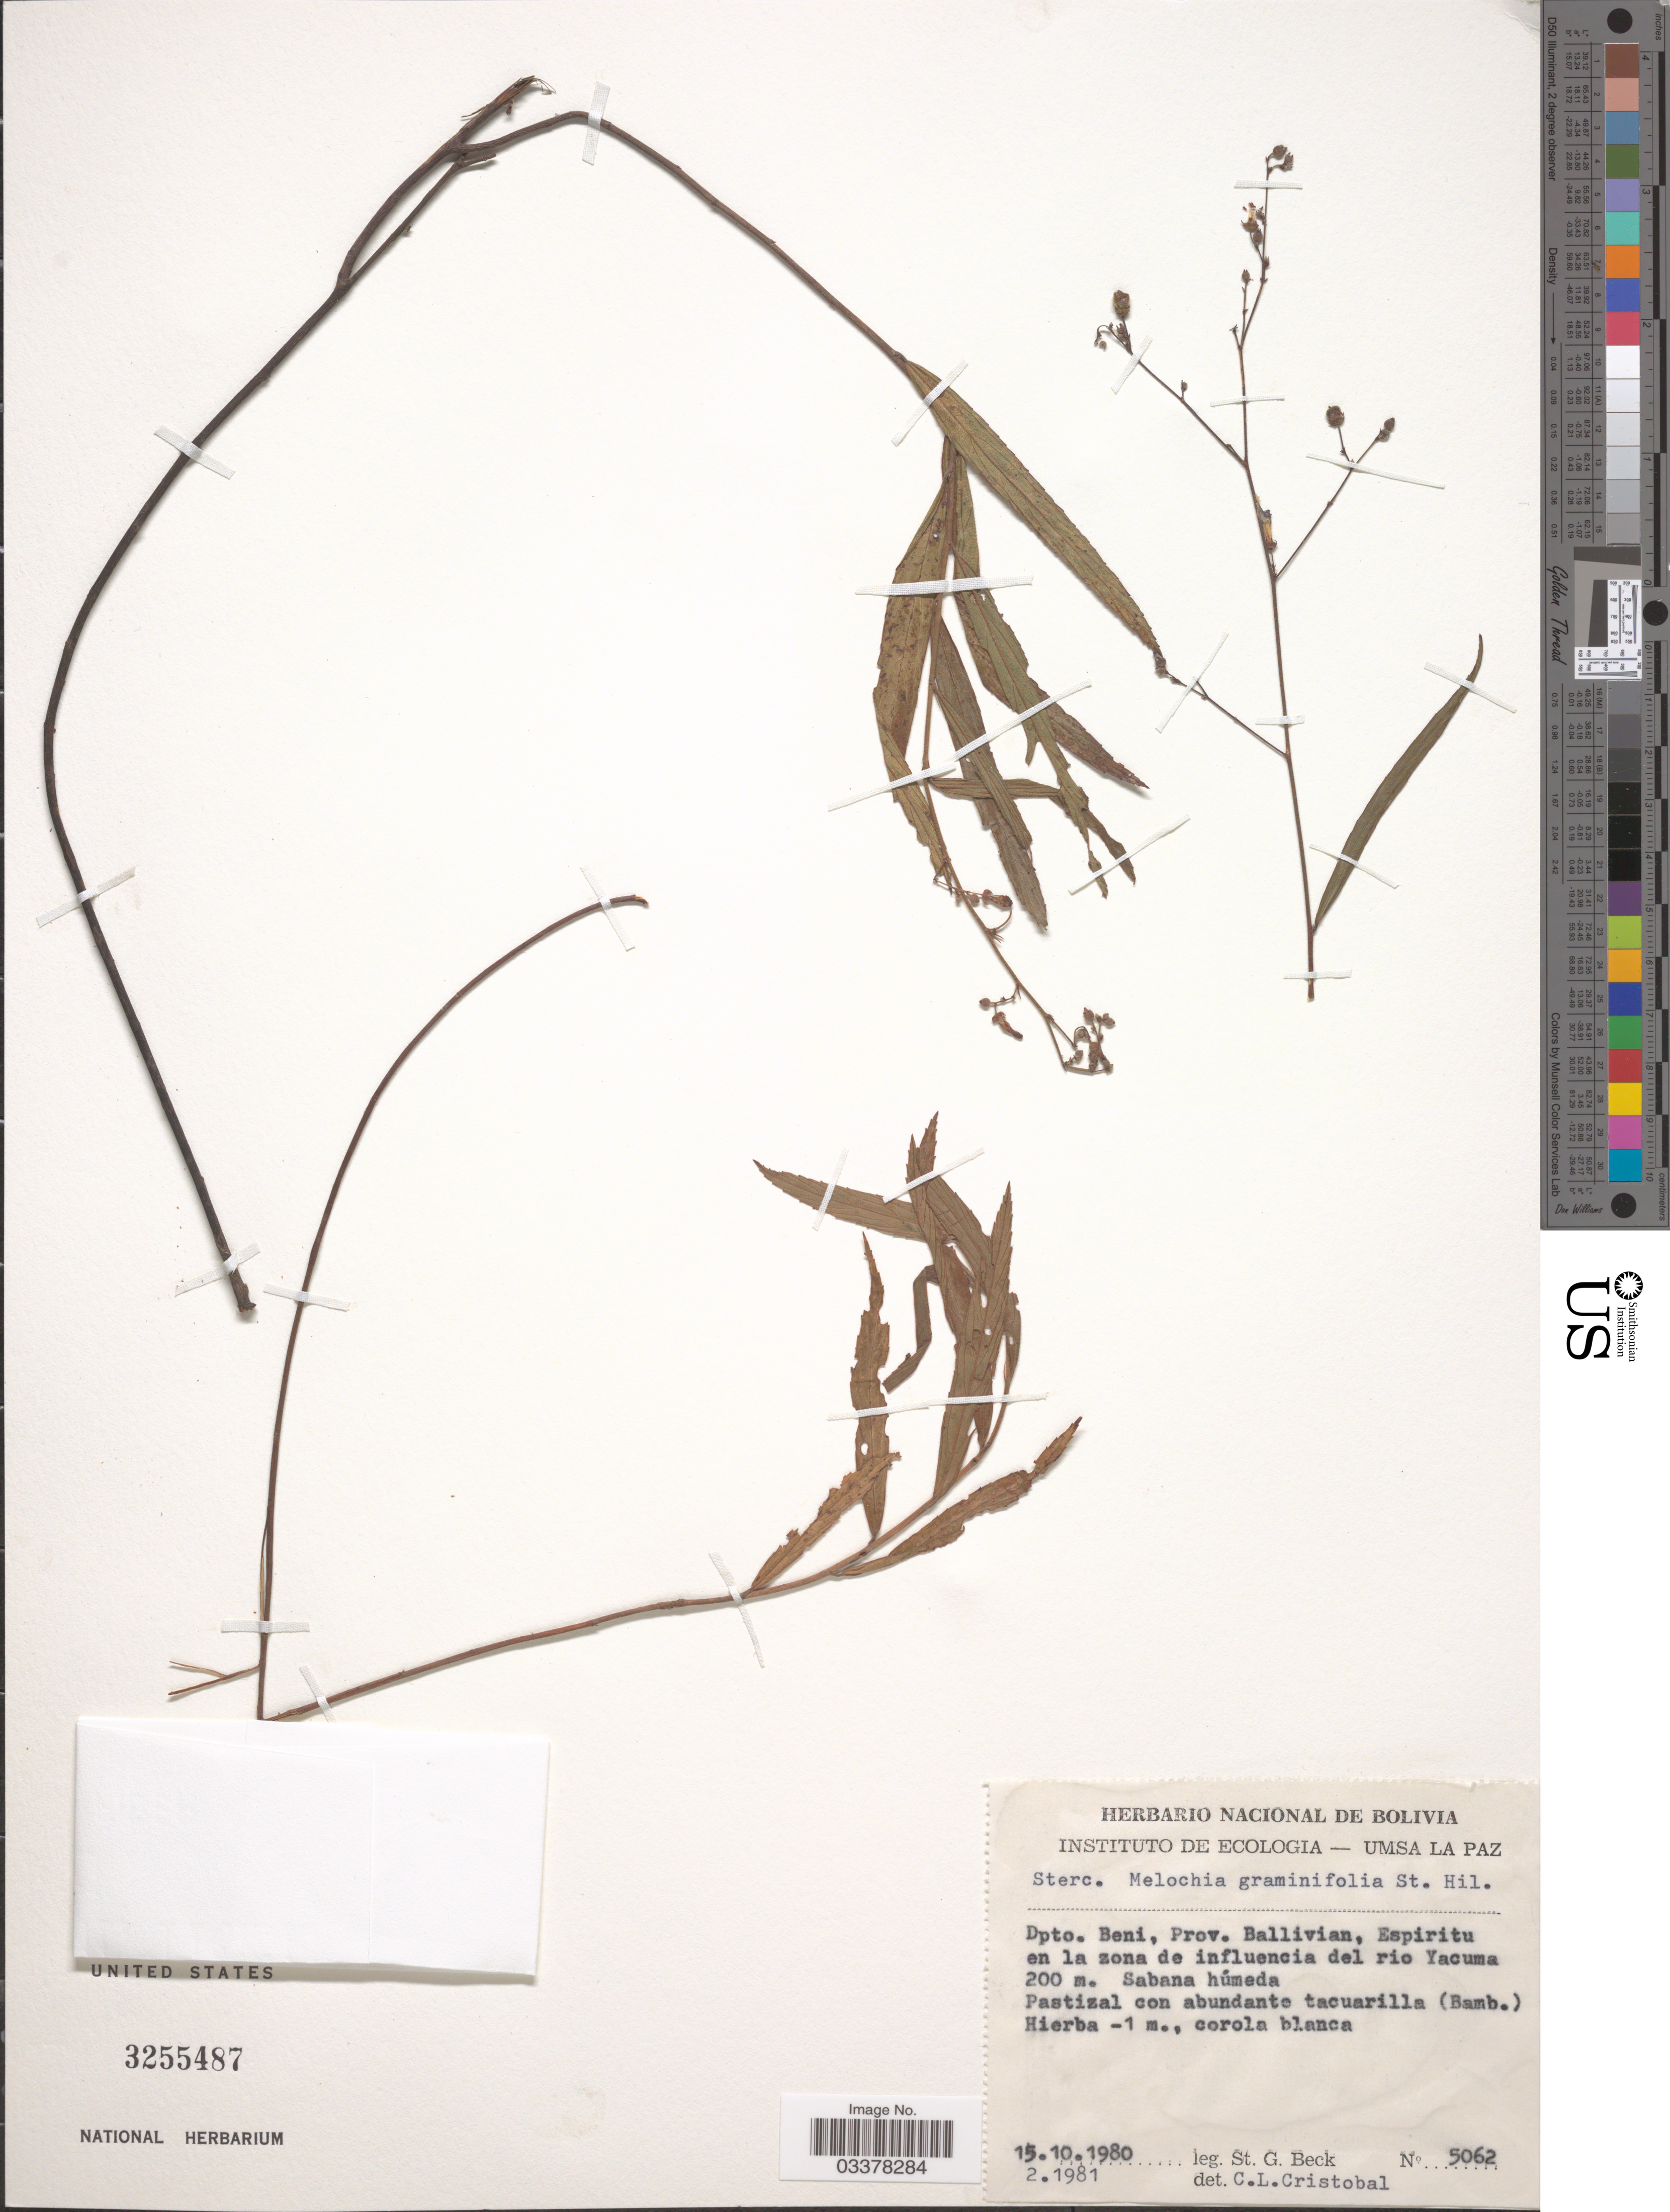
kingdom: Plantae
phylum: Tracheophyta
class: Magnoliopsida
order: Malvales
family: Malvaceae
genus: Melochia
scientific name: Melochia graminifolia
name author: A. St.-Hil.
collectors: S. G. Beck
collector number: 5062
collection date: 1980-10-15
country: Bolivia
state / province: Beni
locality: Dpto. Beni, Prov. Ballivian, Espiritu en la zona de influencia del rio Yacuma.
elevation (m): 200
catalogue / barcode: US 3255487